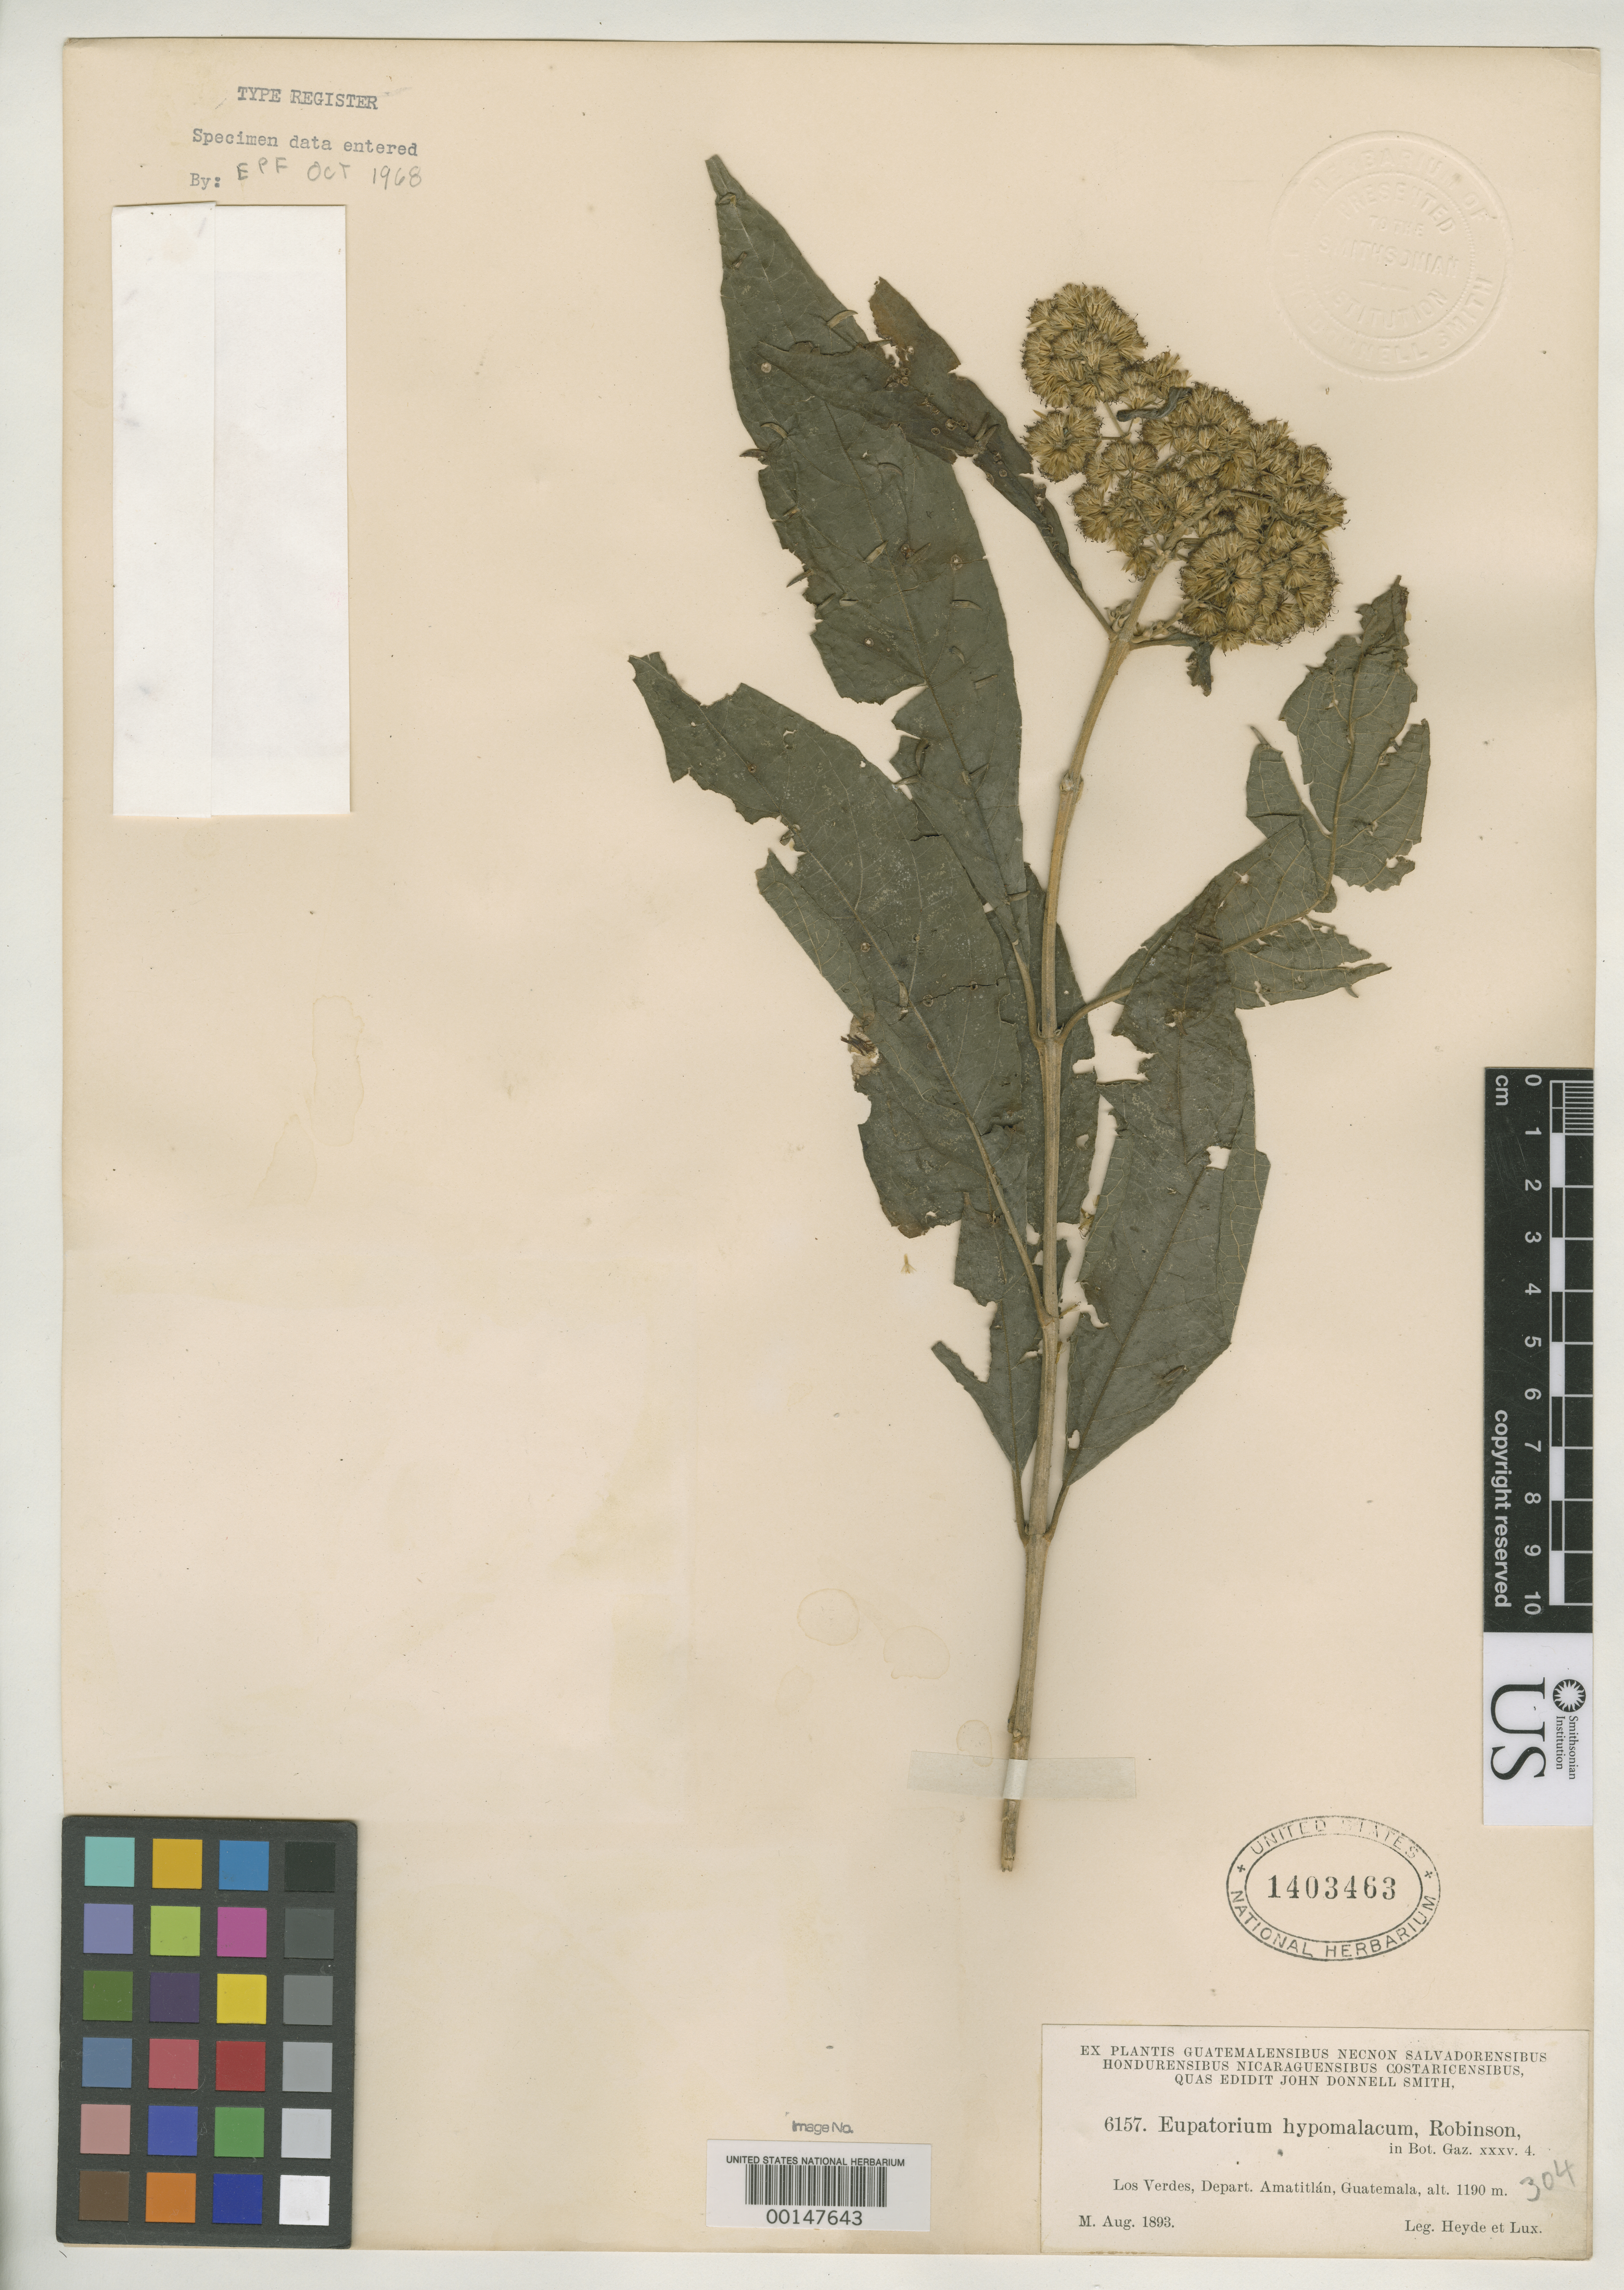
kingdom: Plantae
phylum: Tracheophyta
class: Magnoliopsida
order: Asterales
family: Asteraceae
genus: Eupatorium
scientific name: Eupatorium hypomalacum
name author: B.L. Rob.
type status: Type Material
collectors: E. T. Heyde & E. Lux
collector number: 6157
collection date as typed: Aug 1893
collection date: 1893-08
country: Guatemala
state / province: Guatemala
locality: Amatitlán, Los Verdes.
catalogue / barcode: US 1403463